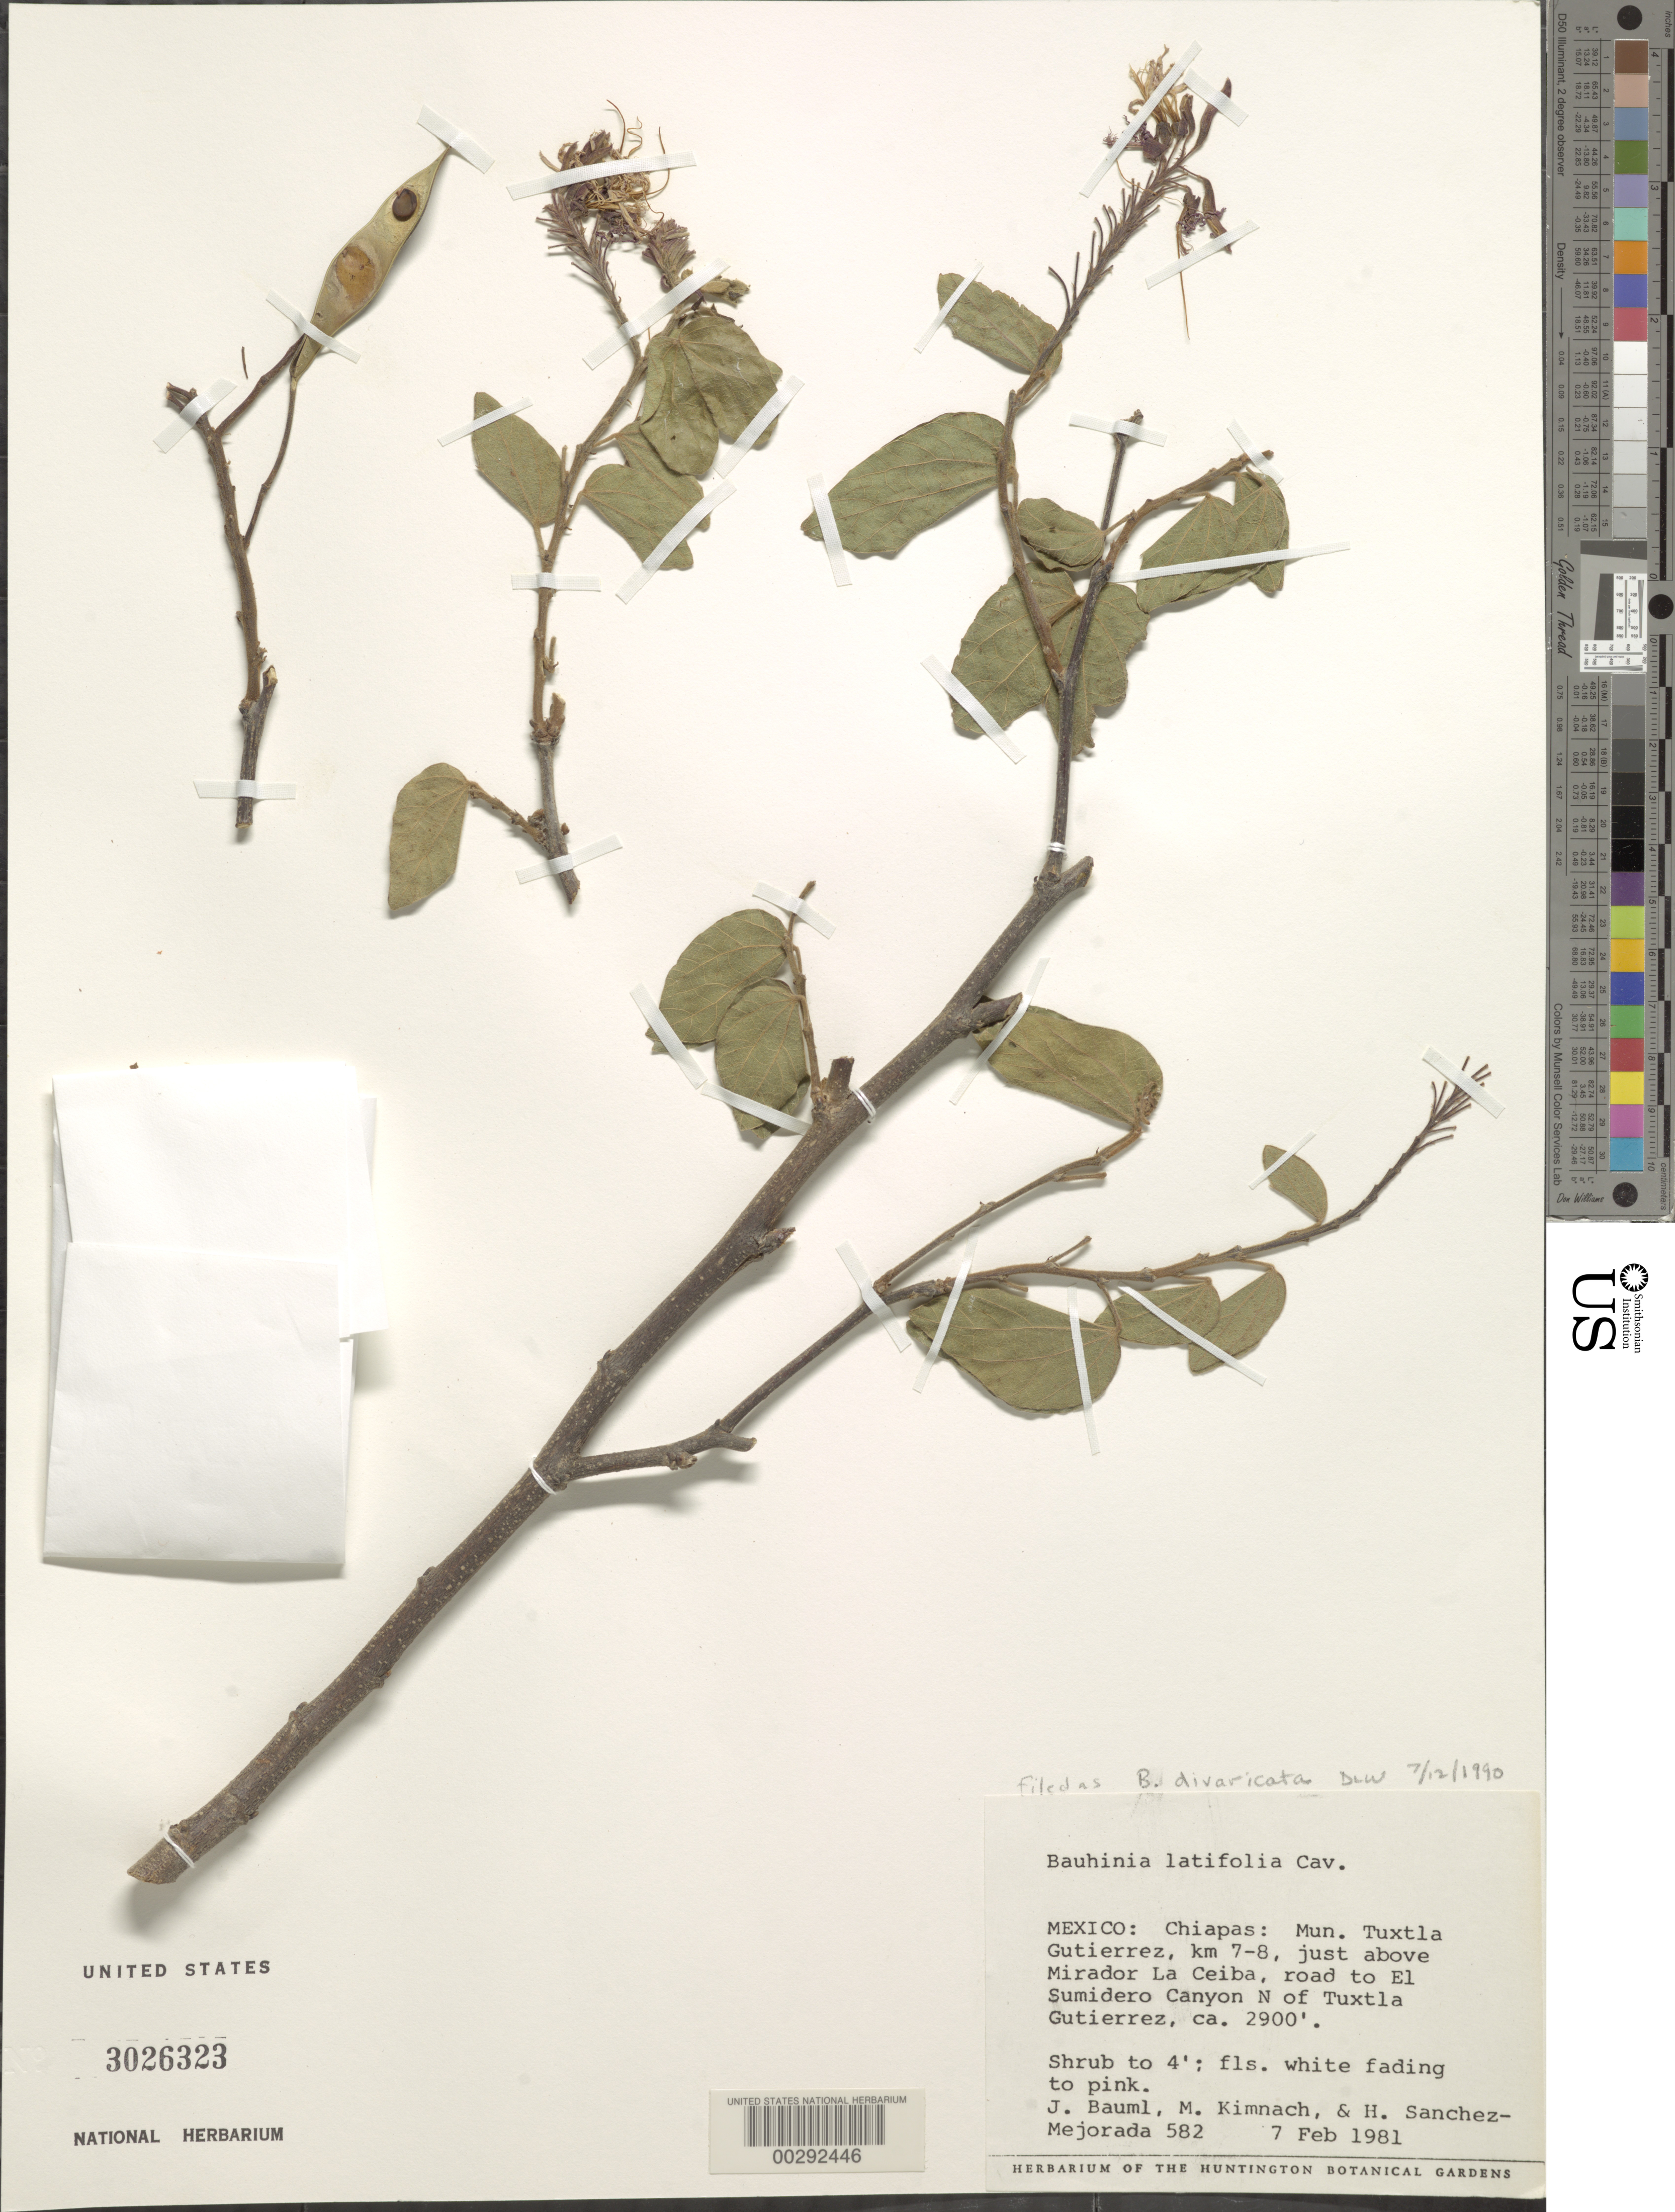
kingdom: Plantae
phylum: Tracheophyta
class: Magnoliopsida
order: Fabales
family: Fabaceae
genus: Bauhinia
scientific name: Bauhinia divaricata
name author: L.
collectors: J. Bauml, M. W. Kimnach & H. Sánchez-Mejorada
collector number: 582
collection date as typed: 07 Feb 1981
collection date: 1981-02-07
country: Mexico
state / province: Chiapas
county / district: Tuxtla Gutiérrez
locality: Tuxtla Mun., Gutierrez, km 7-8 just above Mirador La Ceiba, road to El Sumidero Canyon N of Tuxtla Gutierrez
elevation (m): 2900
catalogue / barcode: US 3026323